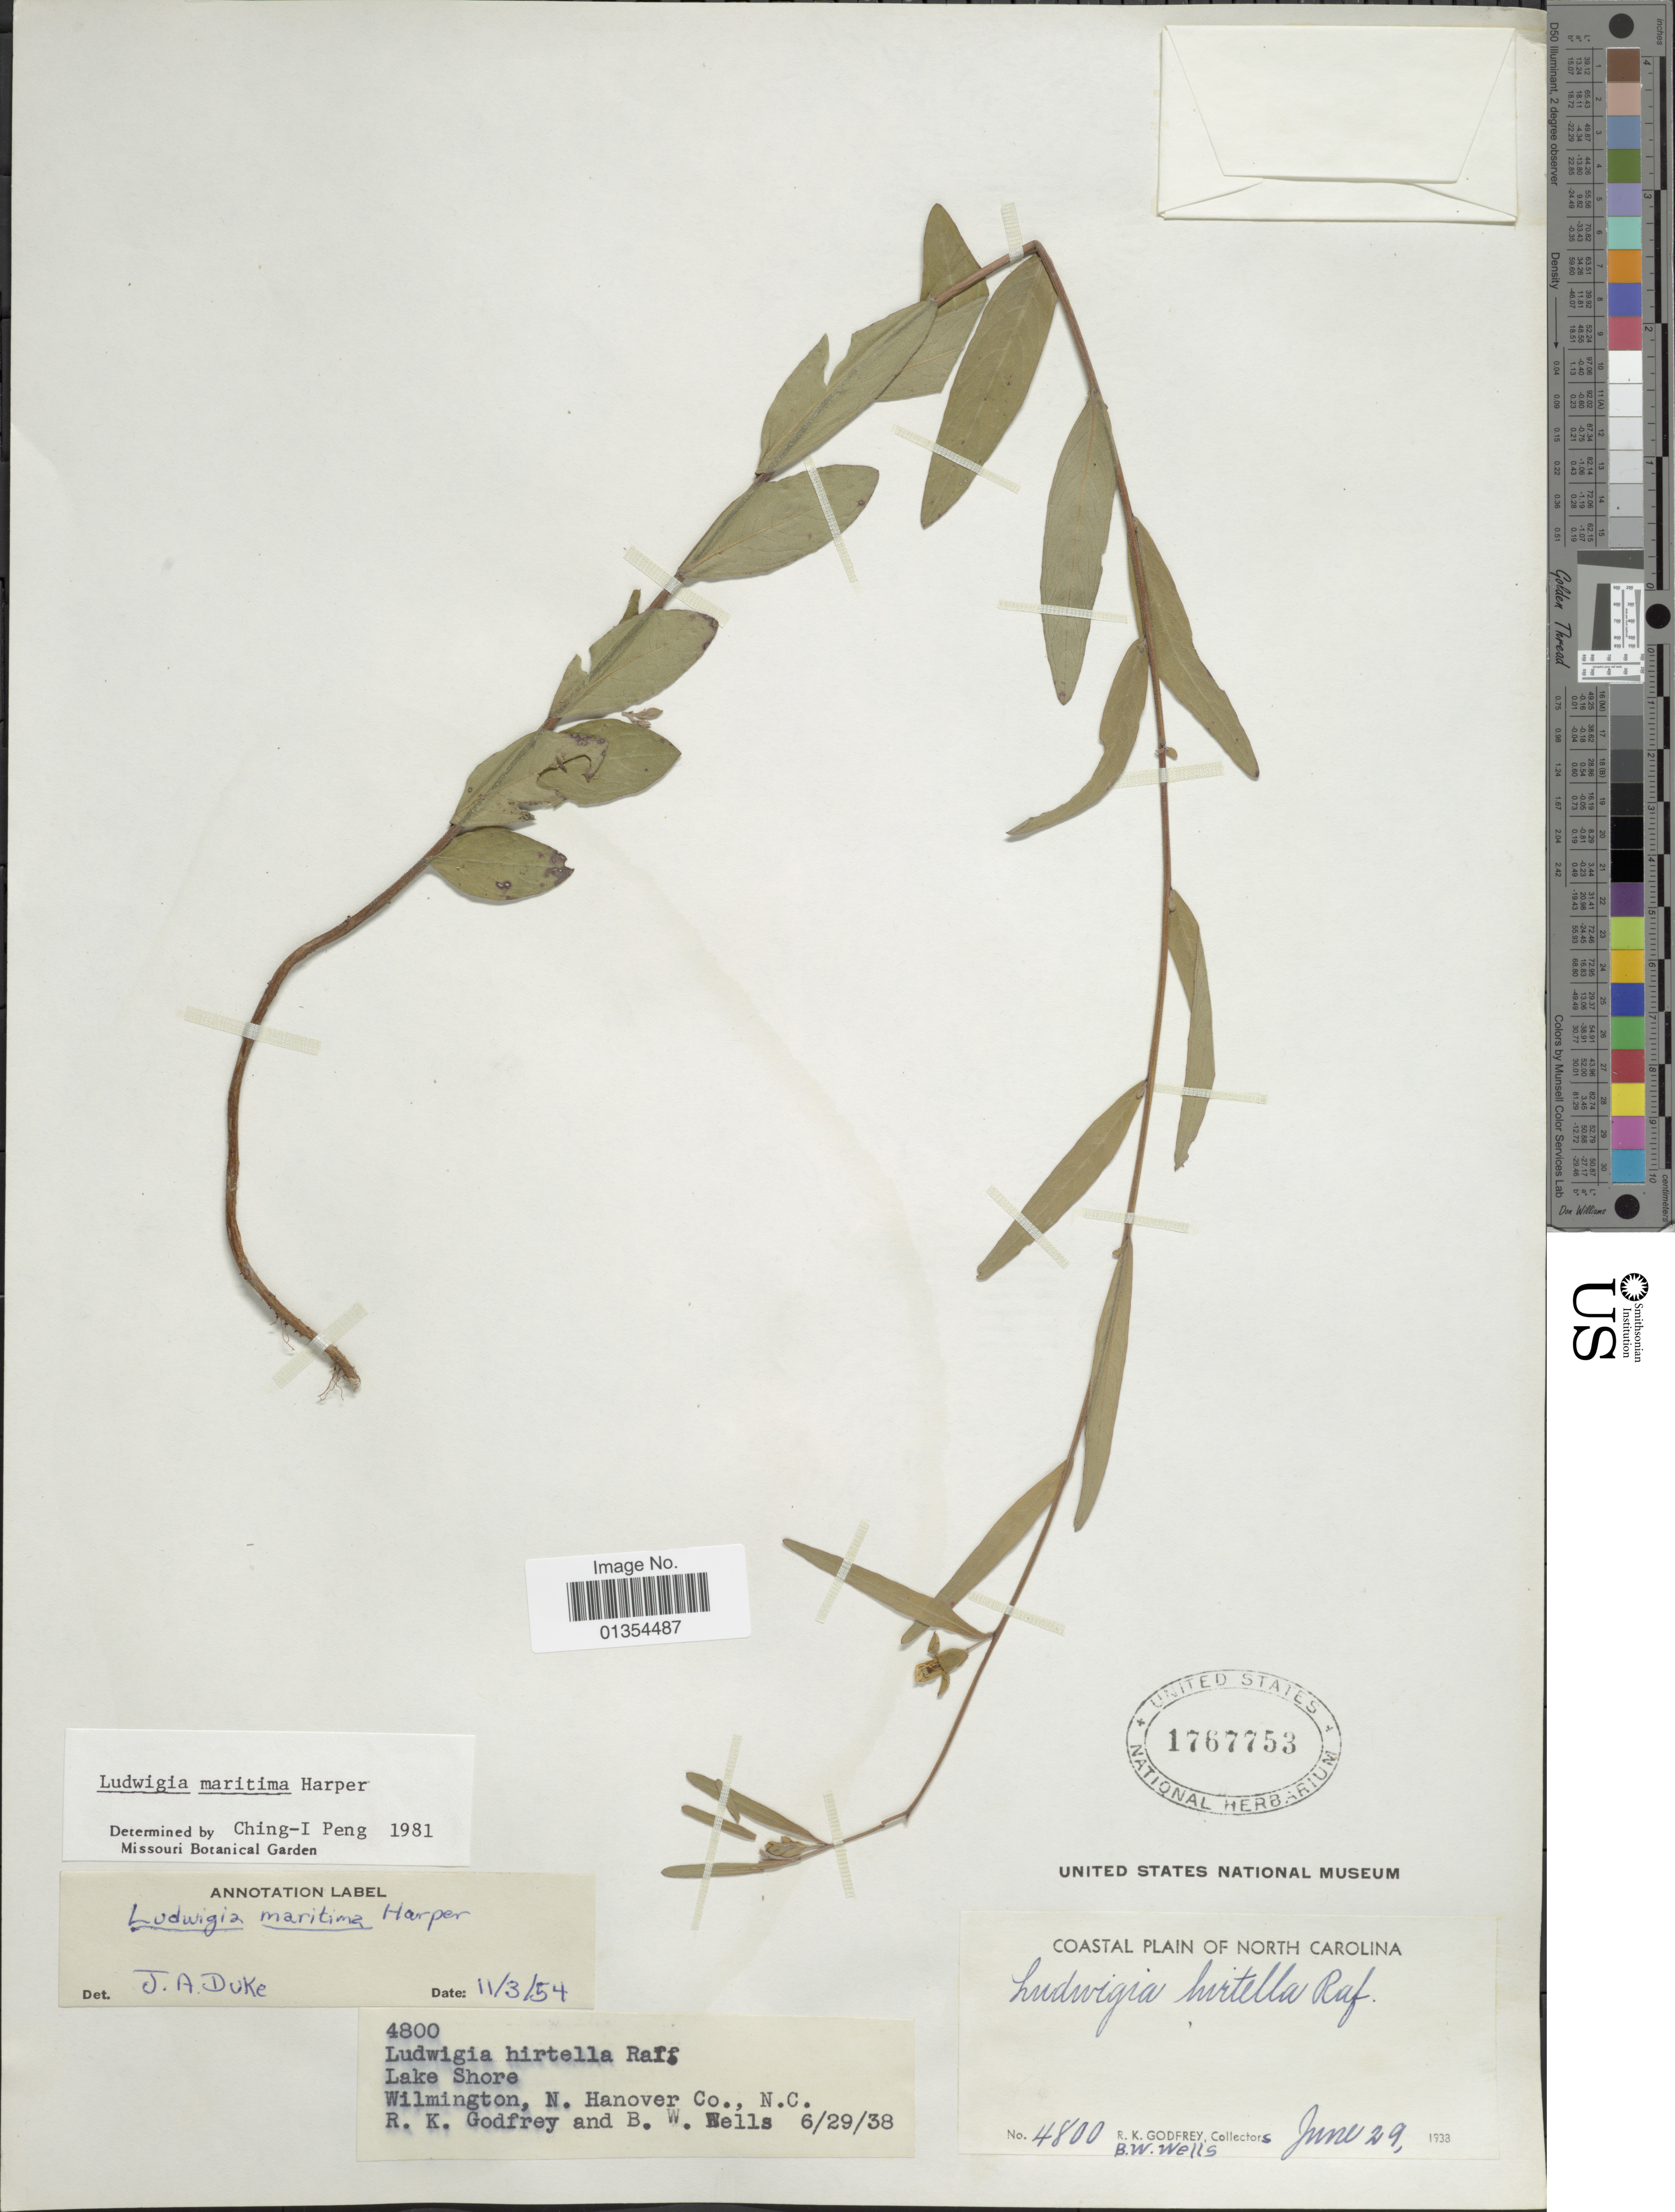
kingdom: Plantae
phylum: Tracheophyta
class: Magnoliopsida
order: Myrtales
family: Onagraceae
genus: Ludwigia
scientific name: Ludwigia maritima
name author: R.M. Harper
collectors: R. K. Godfrey & B. Wells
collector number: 4800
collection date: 1938-06-29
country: United States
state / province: North Carolina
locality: Coastal Plain of North Carolina, Lake Shore, Wilmington, N. Hanover Co., N.C.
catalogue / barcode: US 1767753